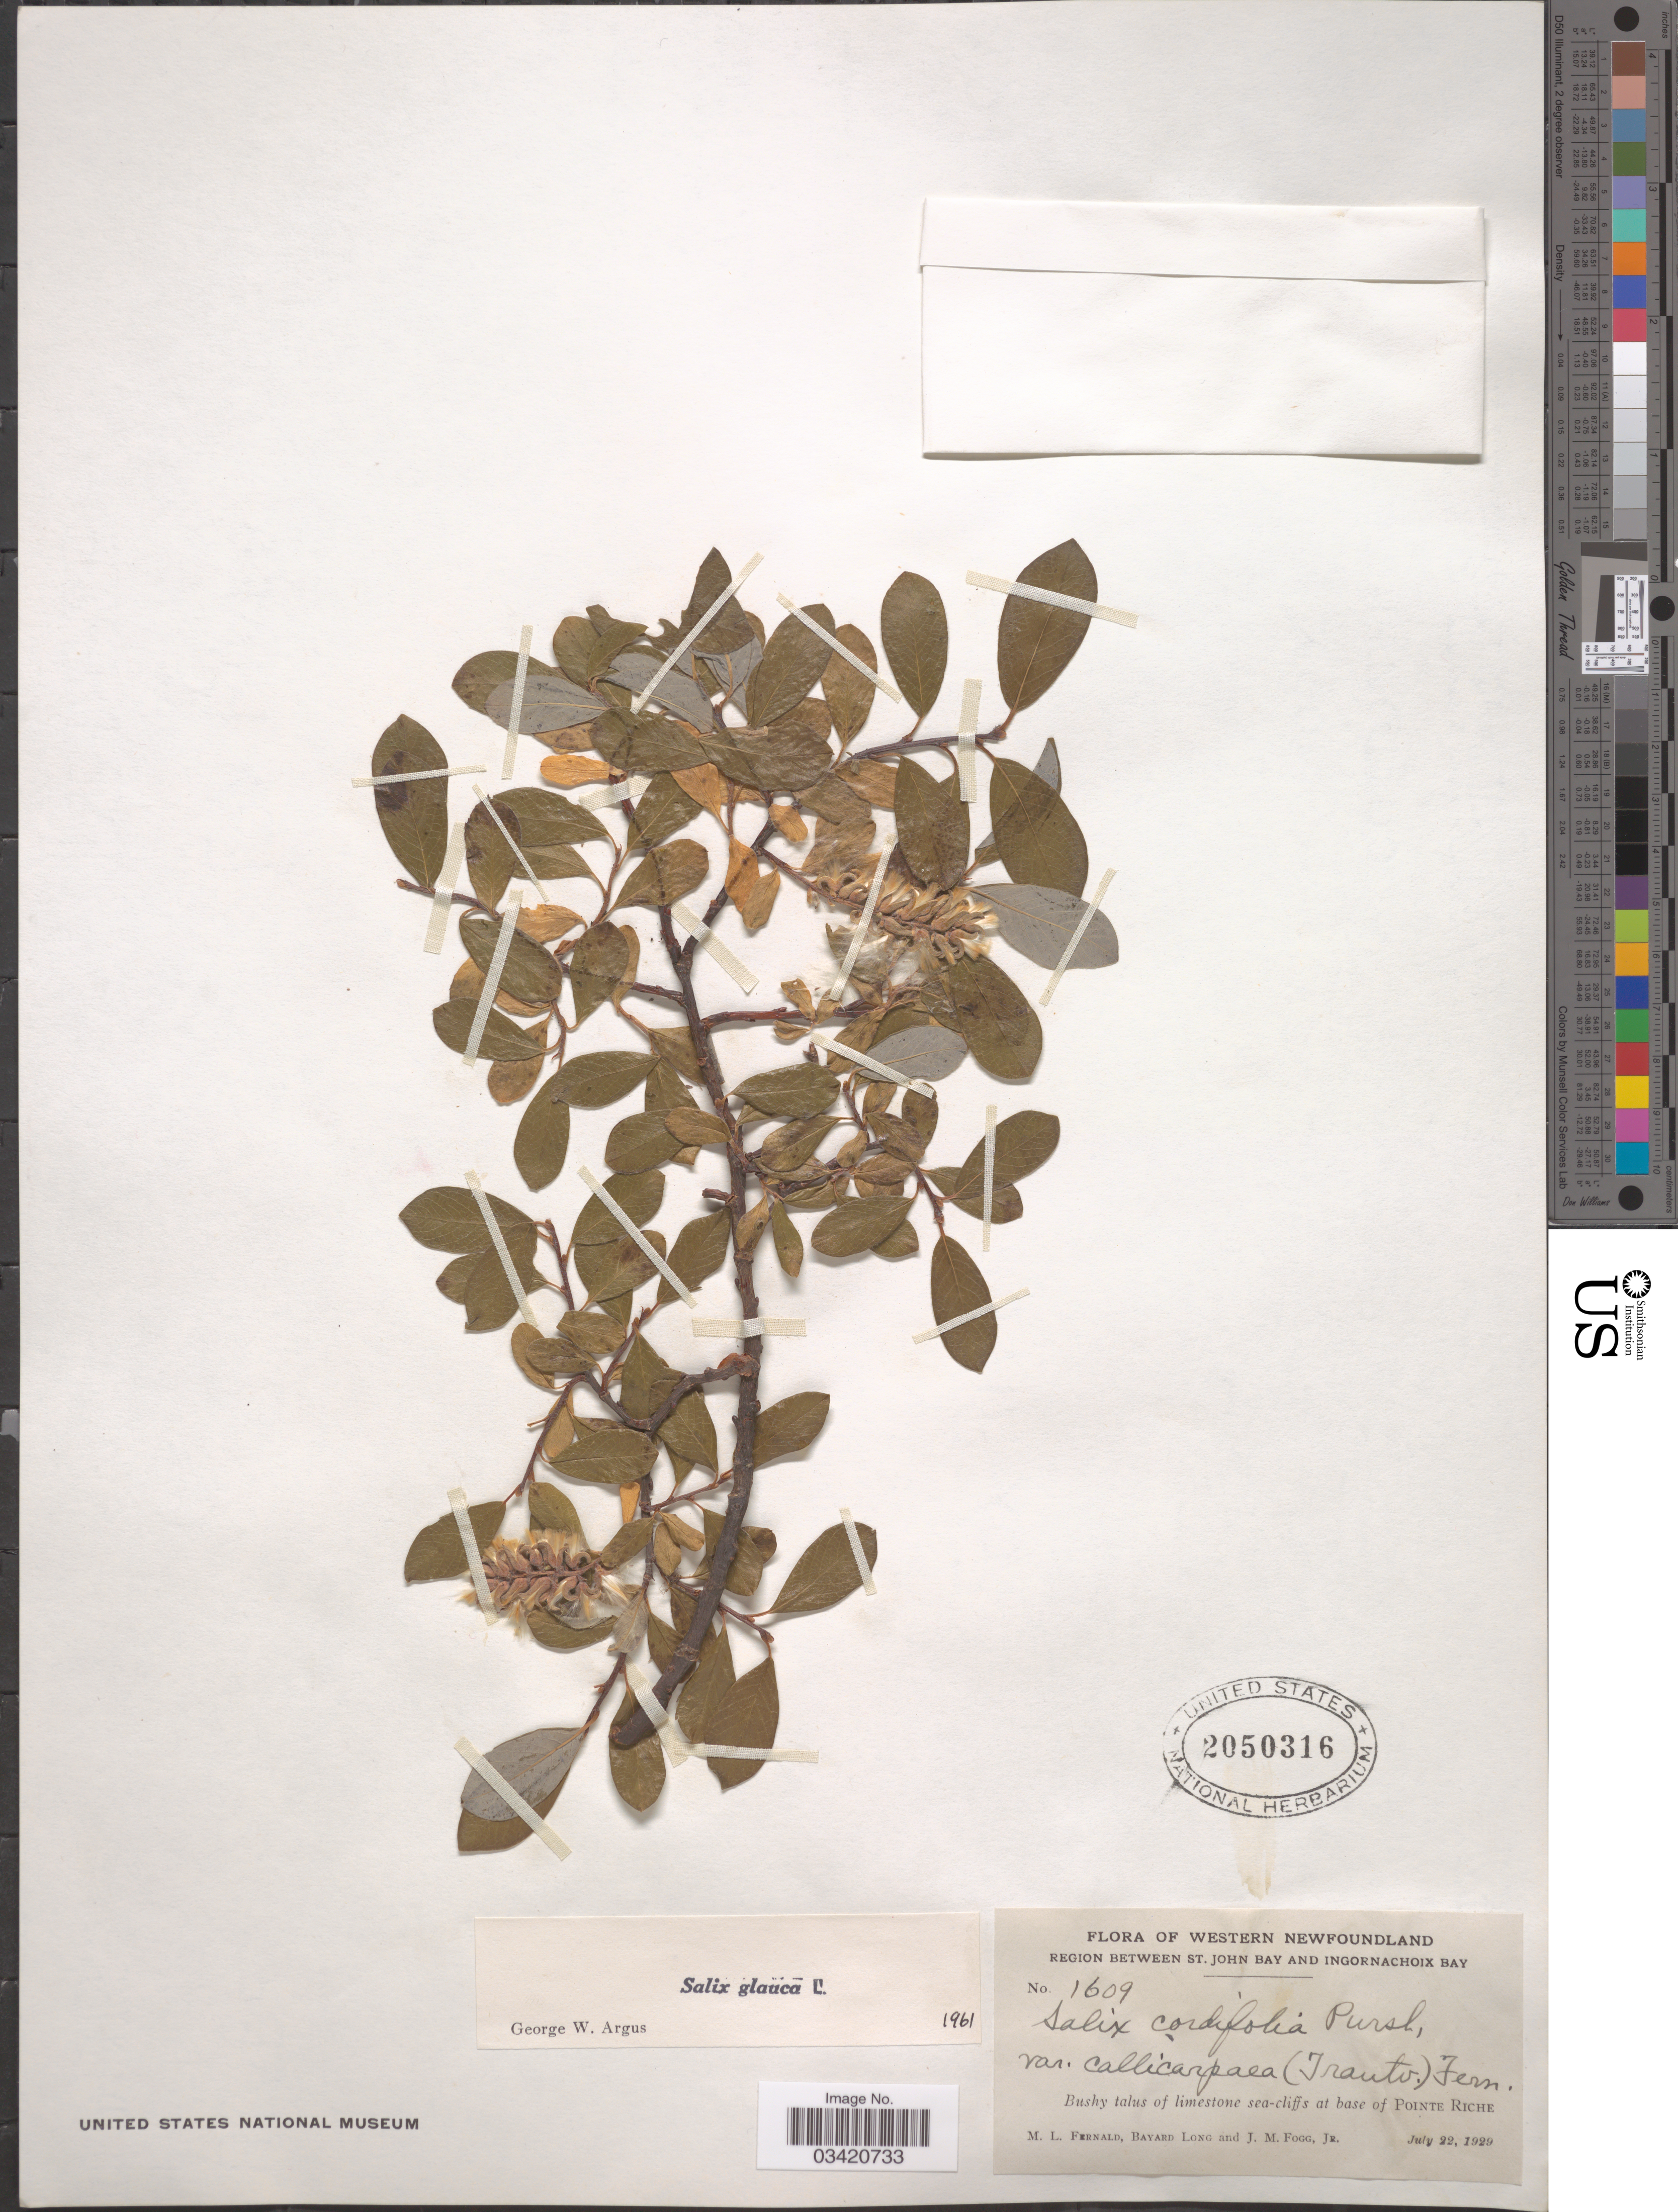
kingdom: Plantae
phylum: Tracheophyta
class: Magnoliopsida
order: Malpighiales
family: Salicaceae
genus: Salix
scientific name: Salix glauca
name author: L.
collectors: M. L. Fernald, B. Long & J. Fogg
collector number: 1609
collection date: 1929-07-22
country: Canada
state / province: Newfoundland and Labrador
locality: Western Newfoundland. Region between St. John Bay and Ingornachoix Bay. Bushy talus of limestone sea-cliffs at base of Pointe Riche.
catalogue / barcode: US 2050316